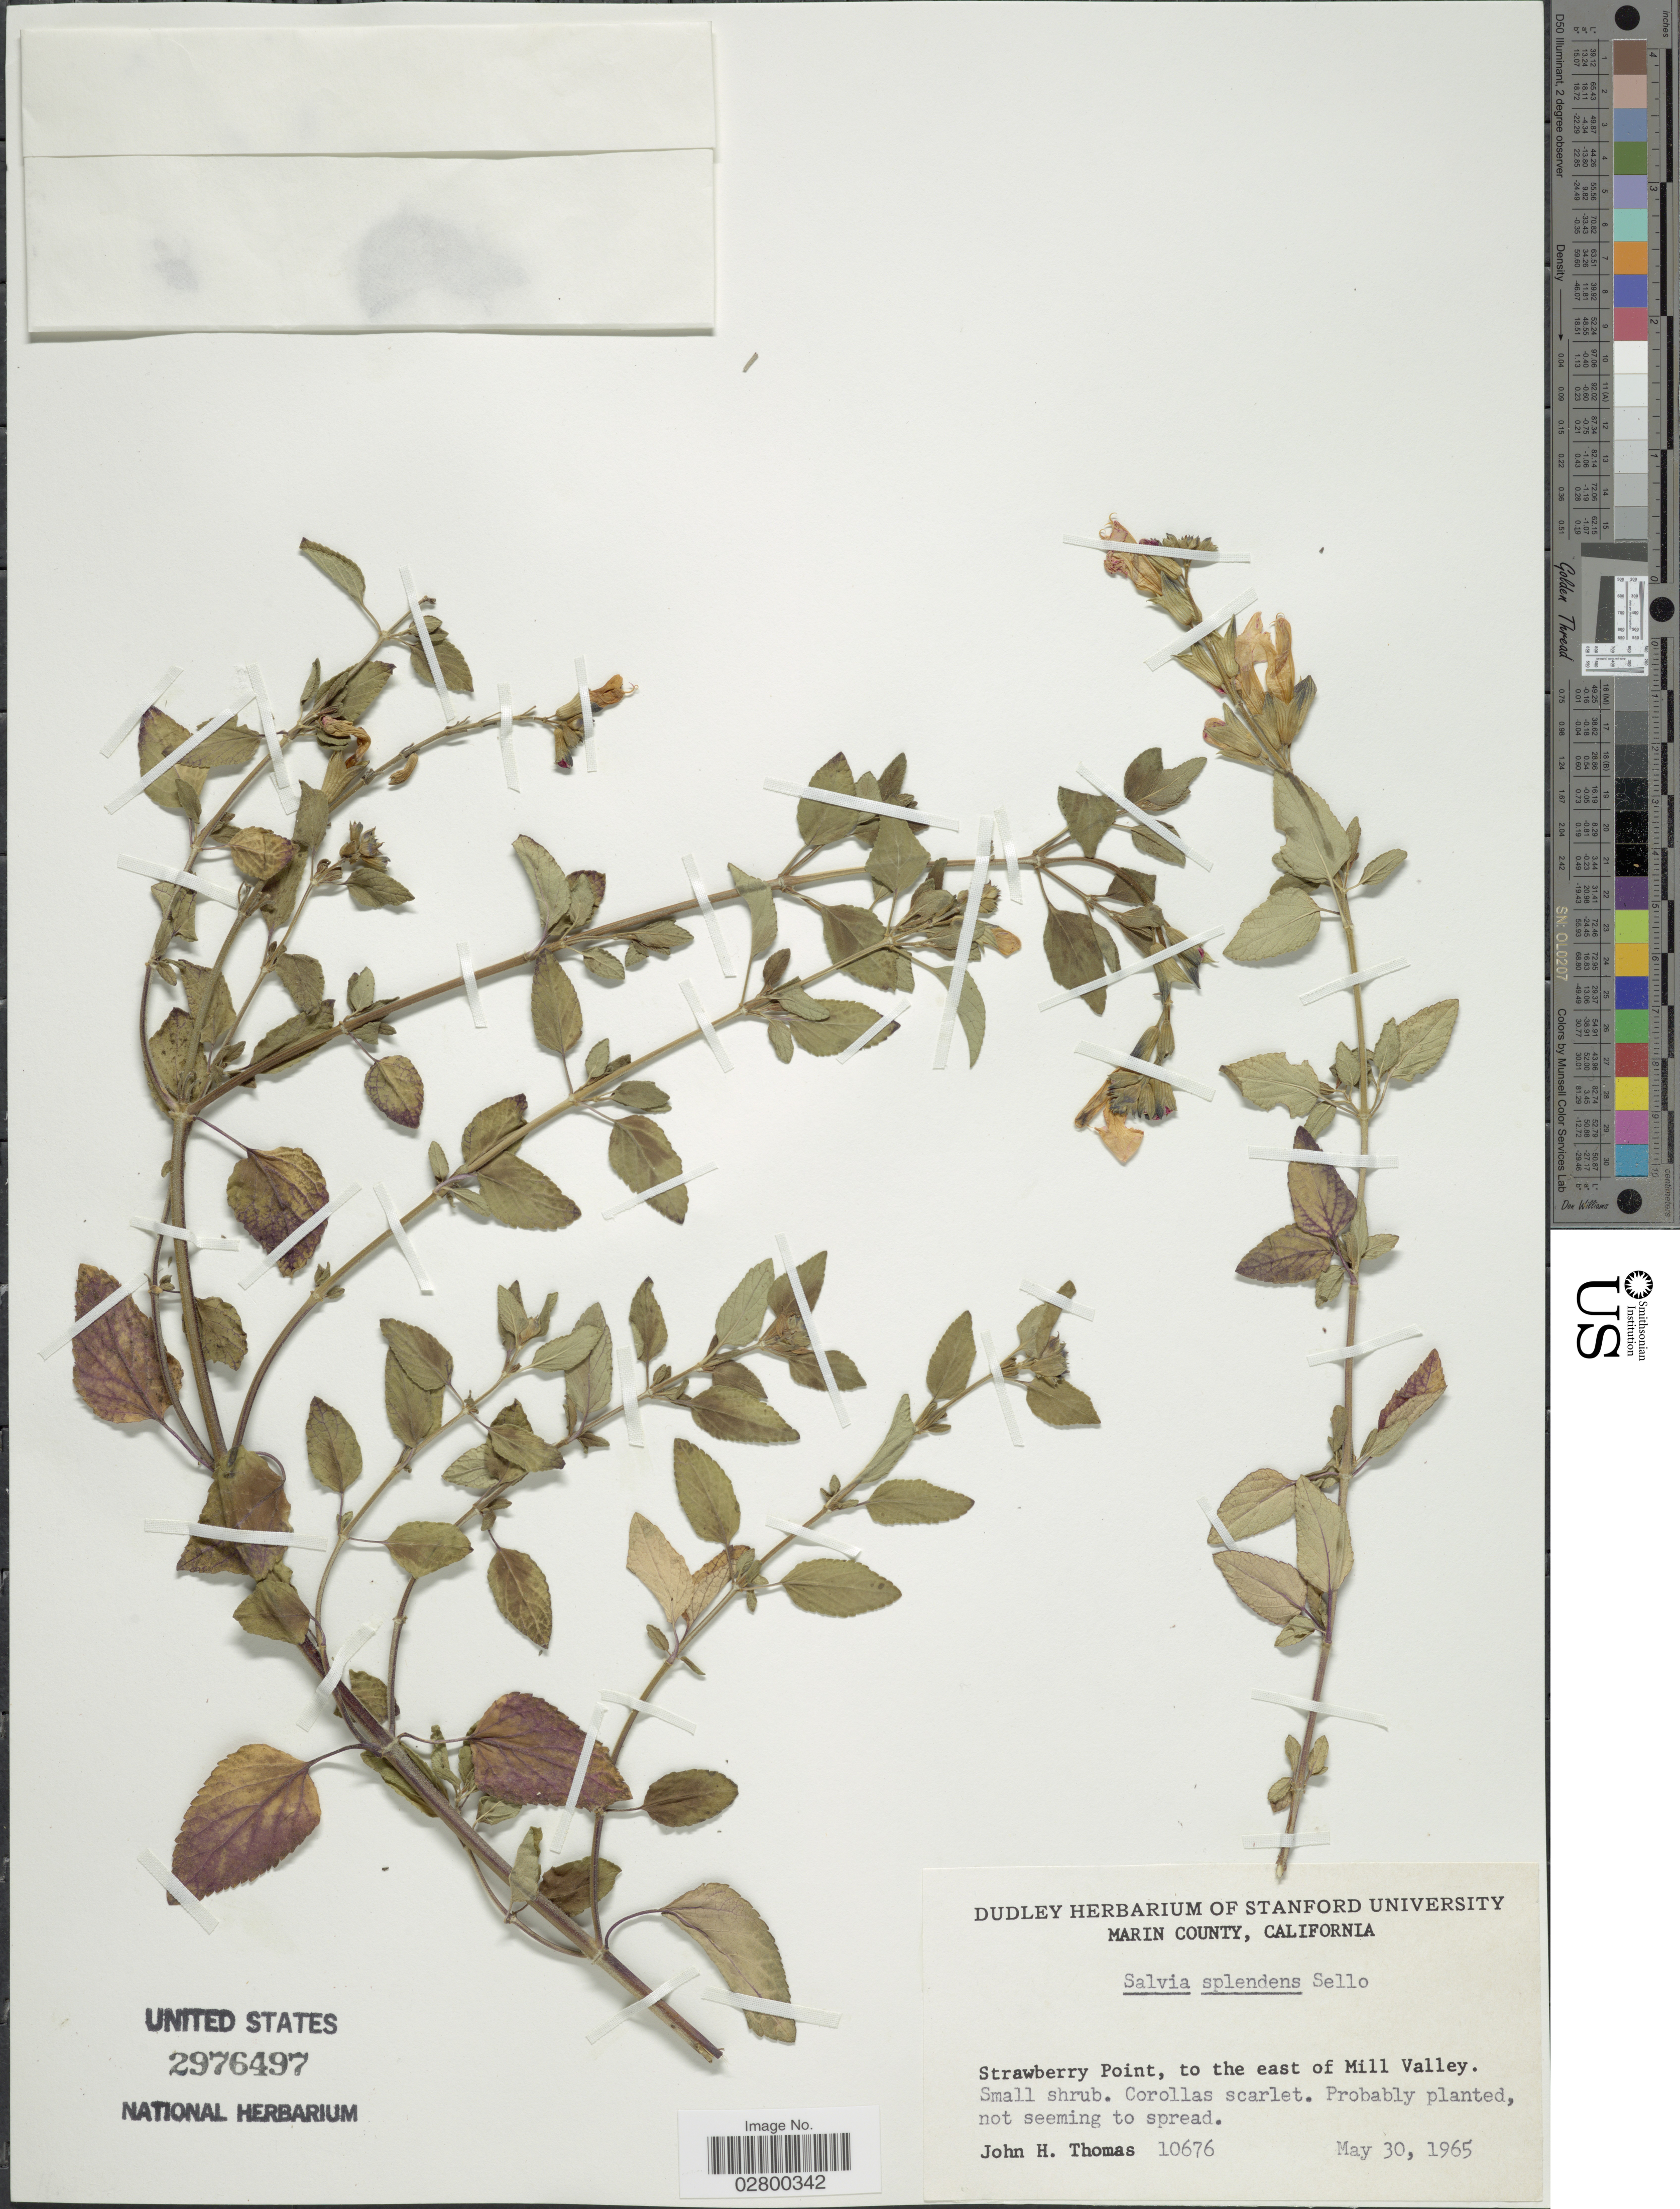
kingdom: Plantae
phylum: Tracheophyta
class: Magnoliopsida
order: Lamiales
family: Lamiaceae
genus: Salvia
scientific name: Salvia splendens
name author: Sellow ex Nees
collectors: J. H. Thomas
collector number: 10676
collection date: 1965-05-30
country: United States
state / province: California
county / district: Marin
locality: Marin County, Strawberry Point, to the east of Mill Valley.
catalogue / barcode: US 2976497